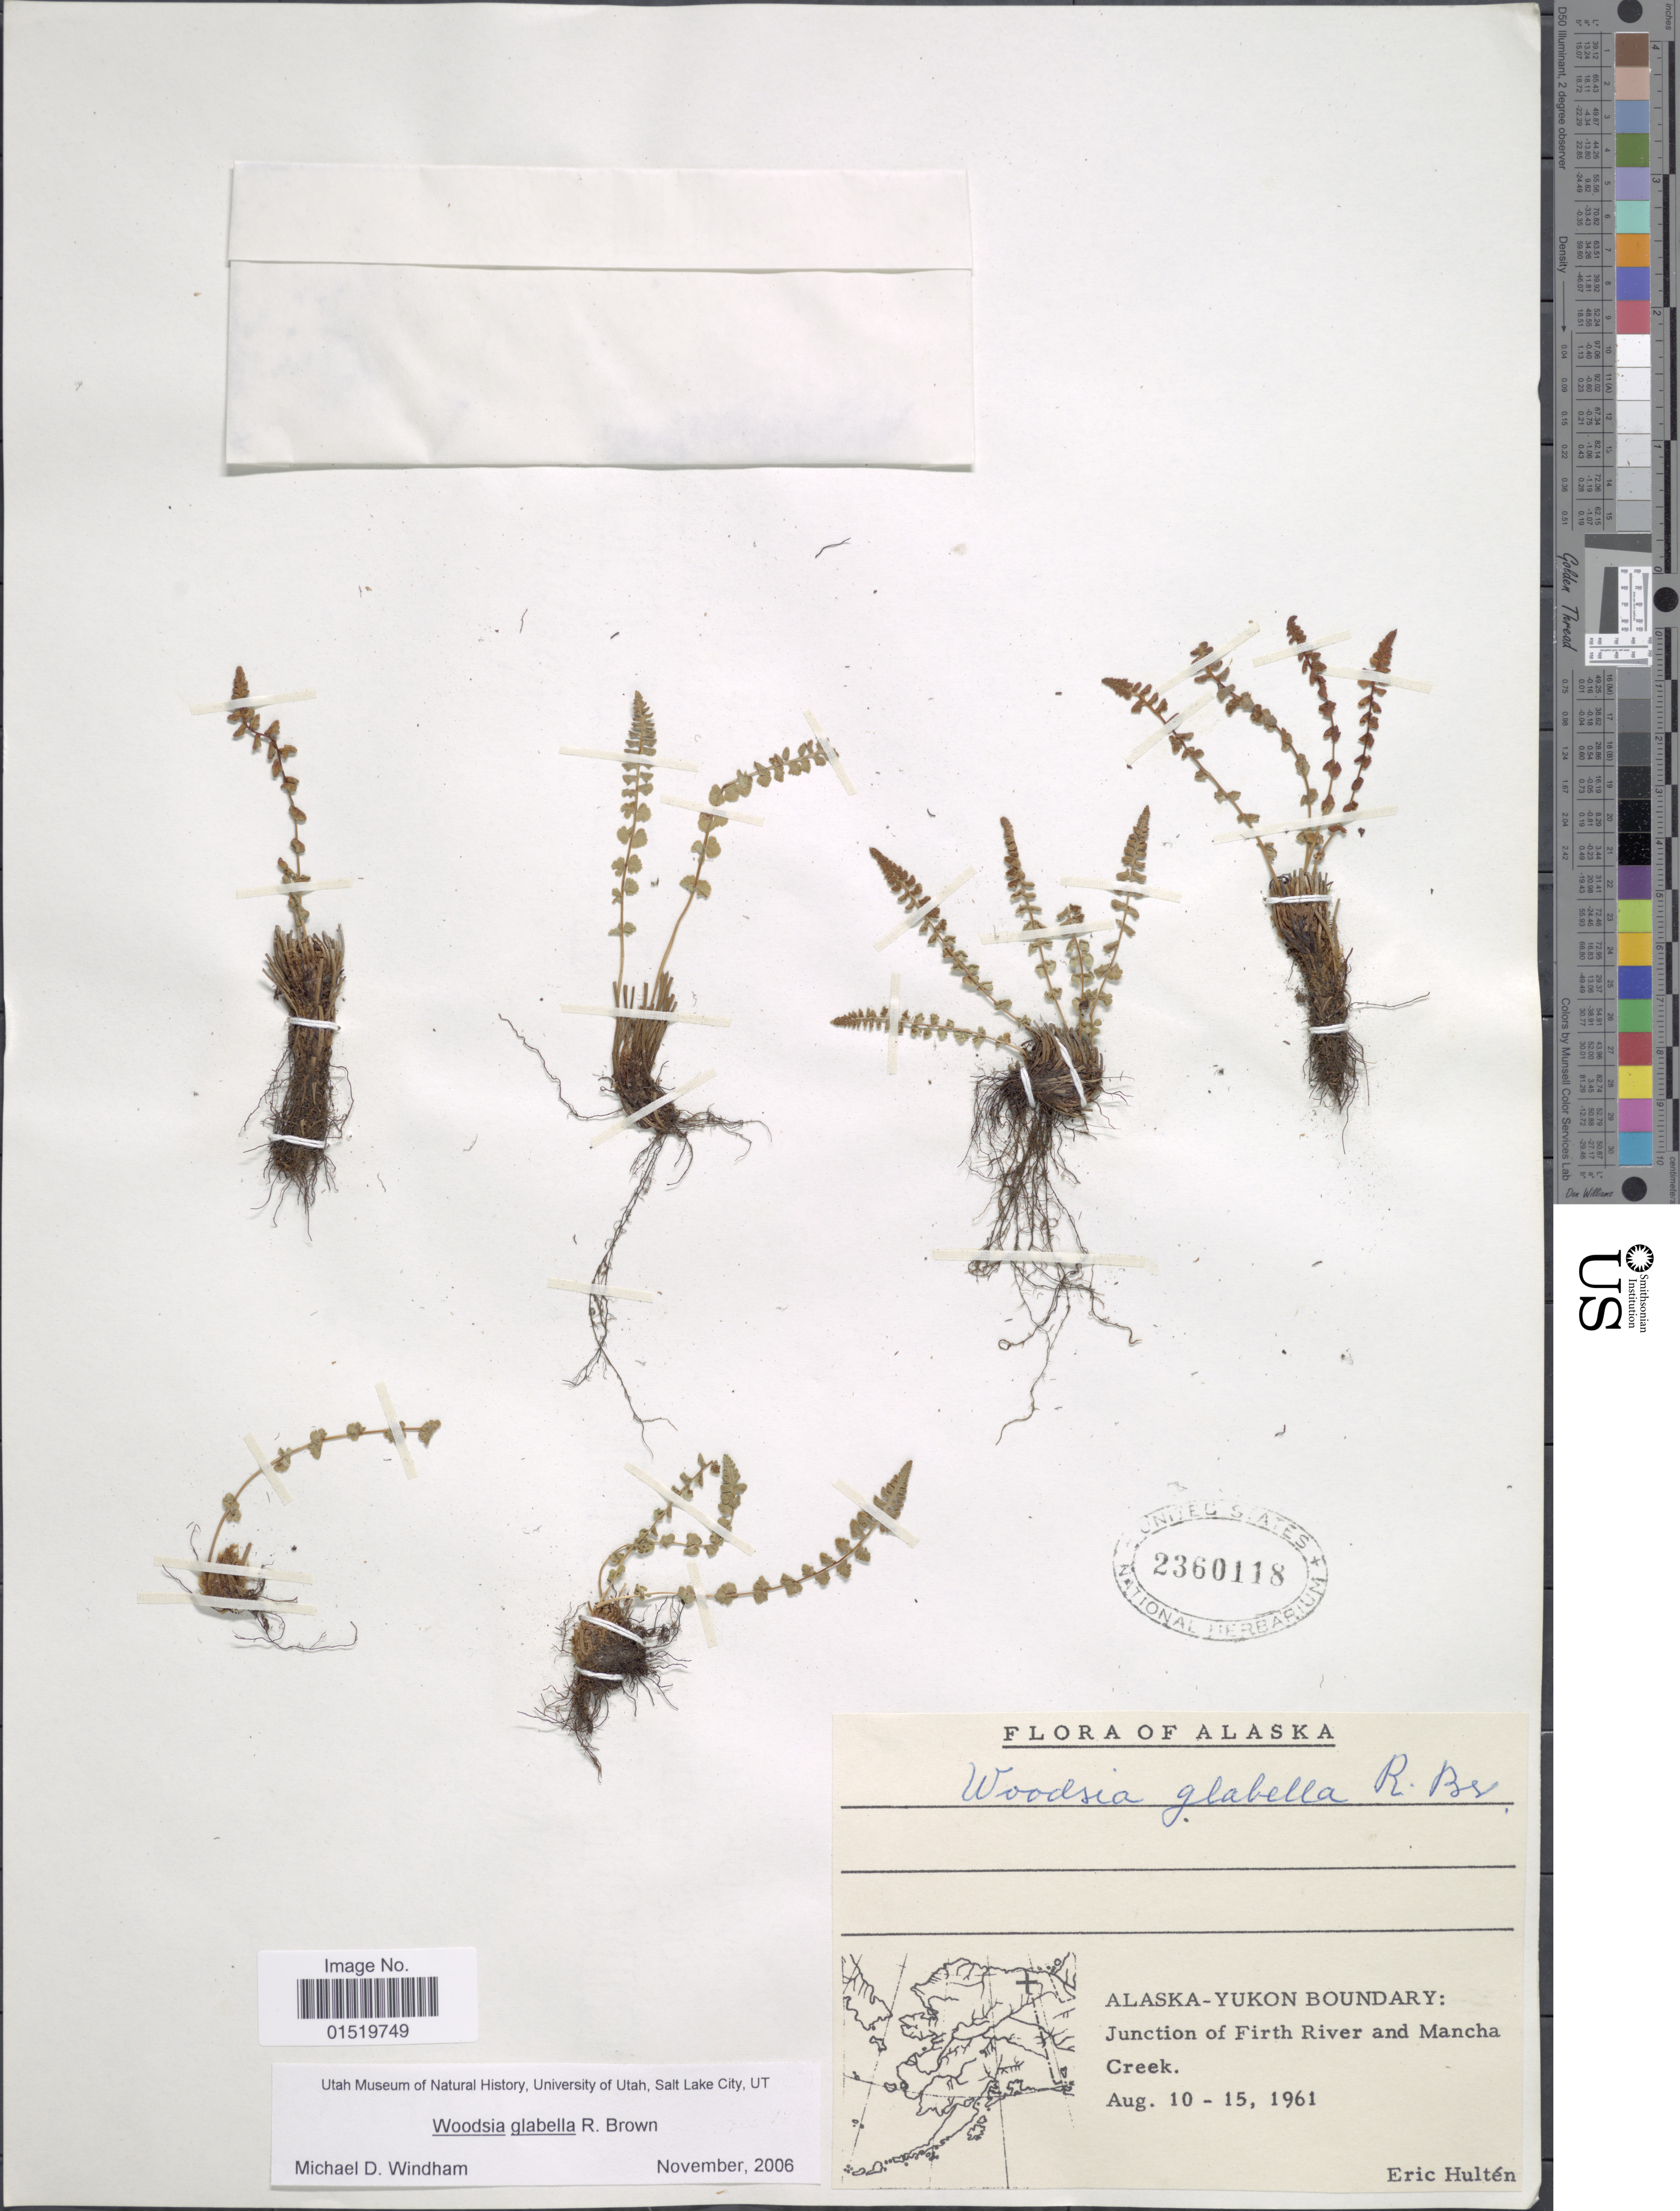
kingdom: Plantae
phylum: Tracheophyta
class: Polypodiopsida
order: Polypodiales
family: Woodsiaceae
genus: Woodsia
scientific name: Woodsia glabella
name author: R. Br.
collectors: E. G. Hultén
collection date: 1961-08-10/1961-08-15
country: United States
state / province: Alaska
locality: Alaska-Yukon Boundary: Junction of Firth River and Mancha Creek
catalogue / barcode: US 2360118